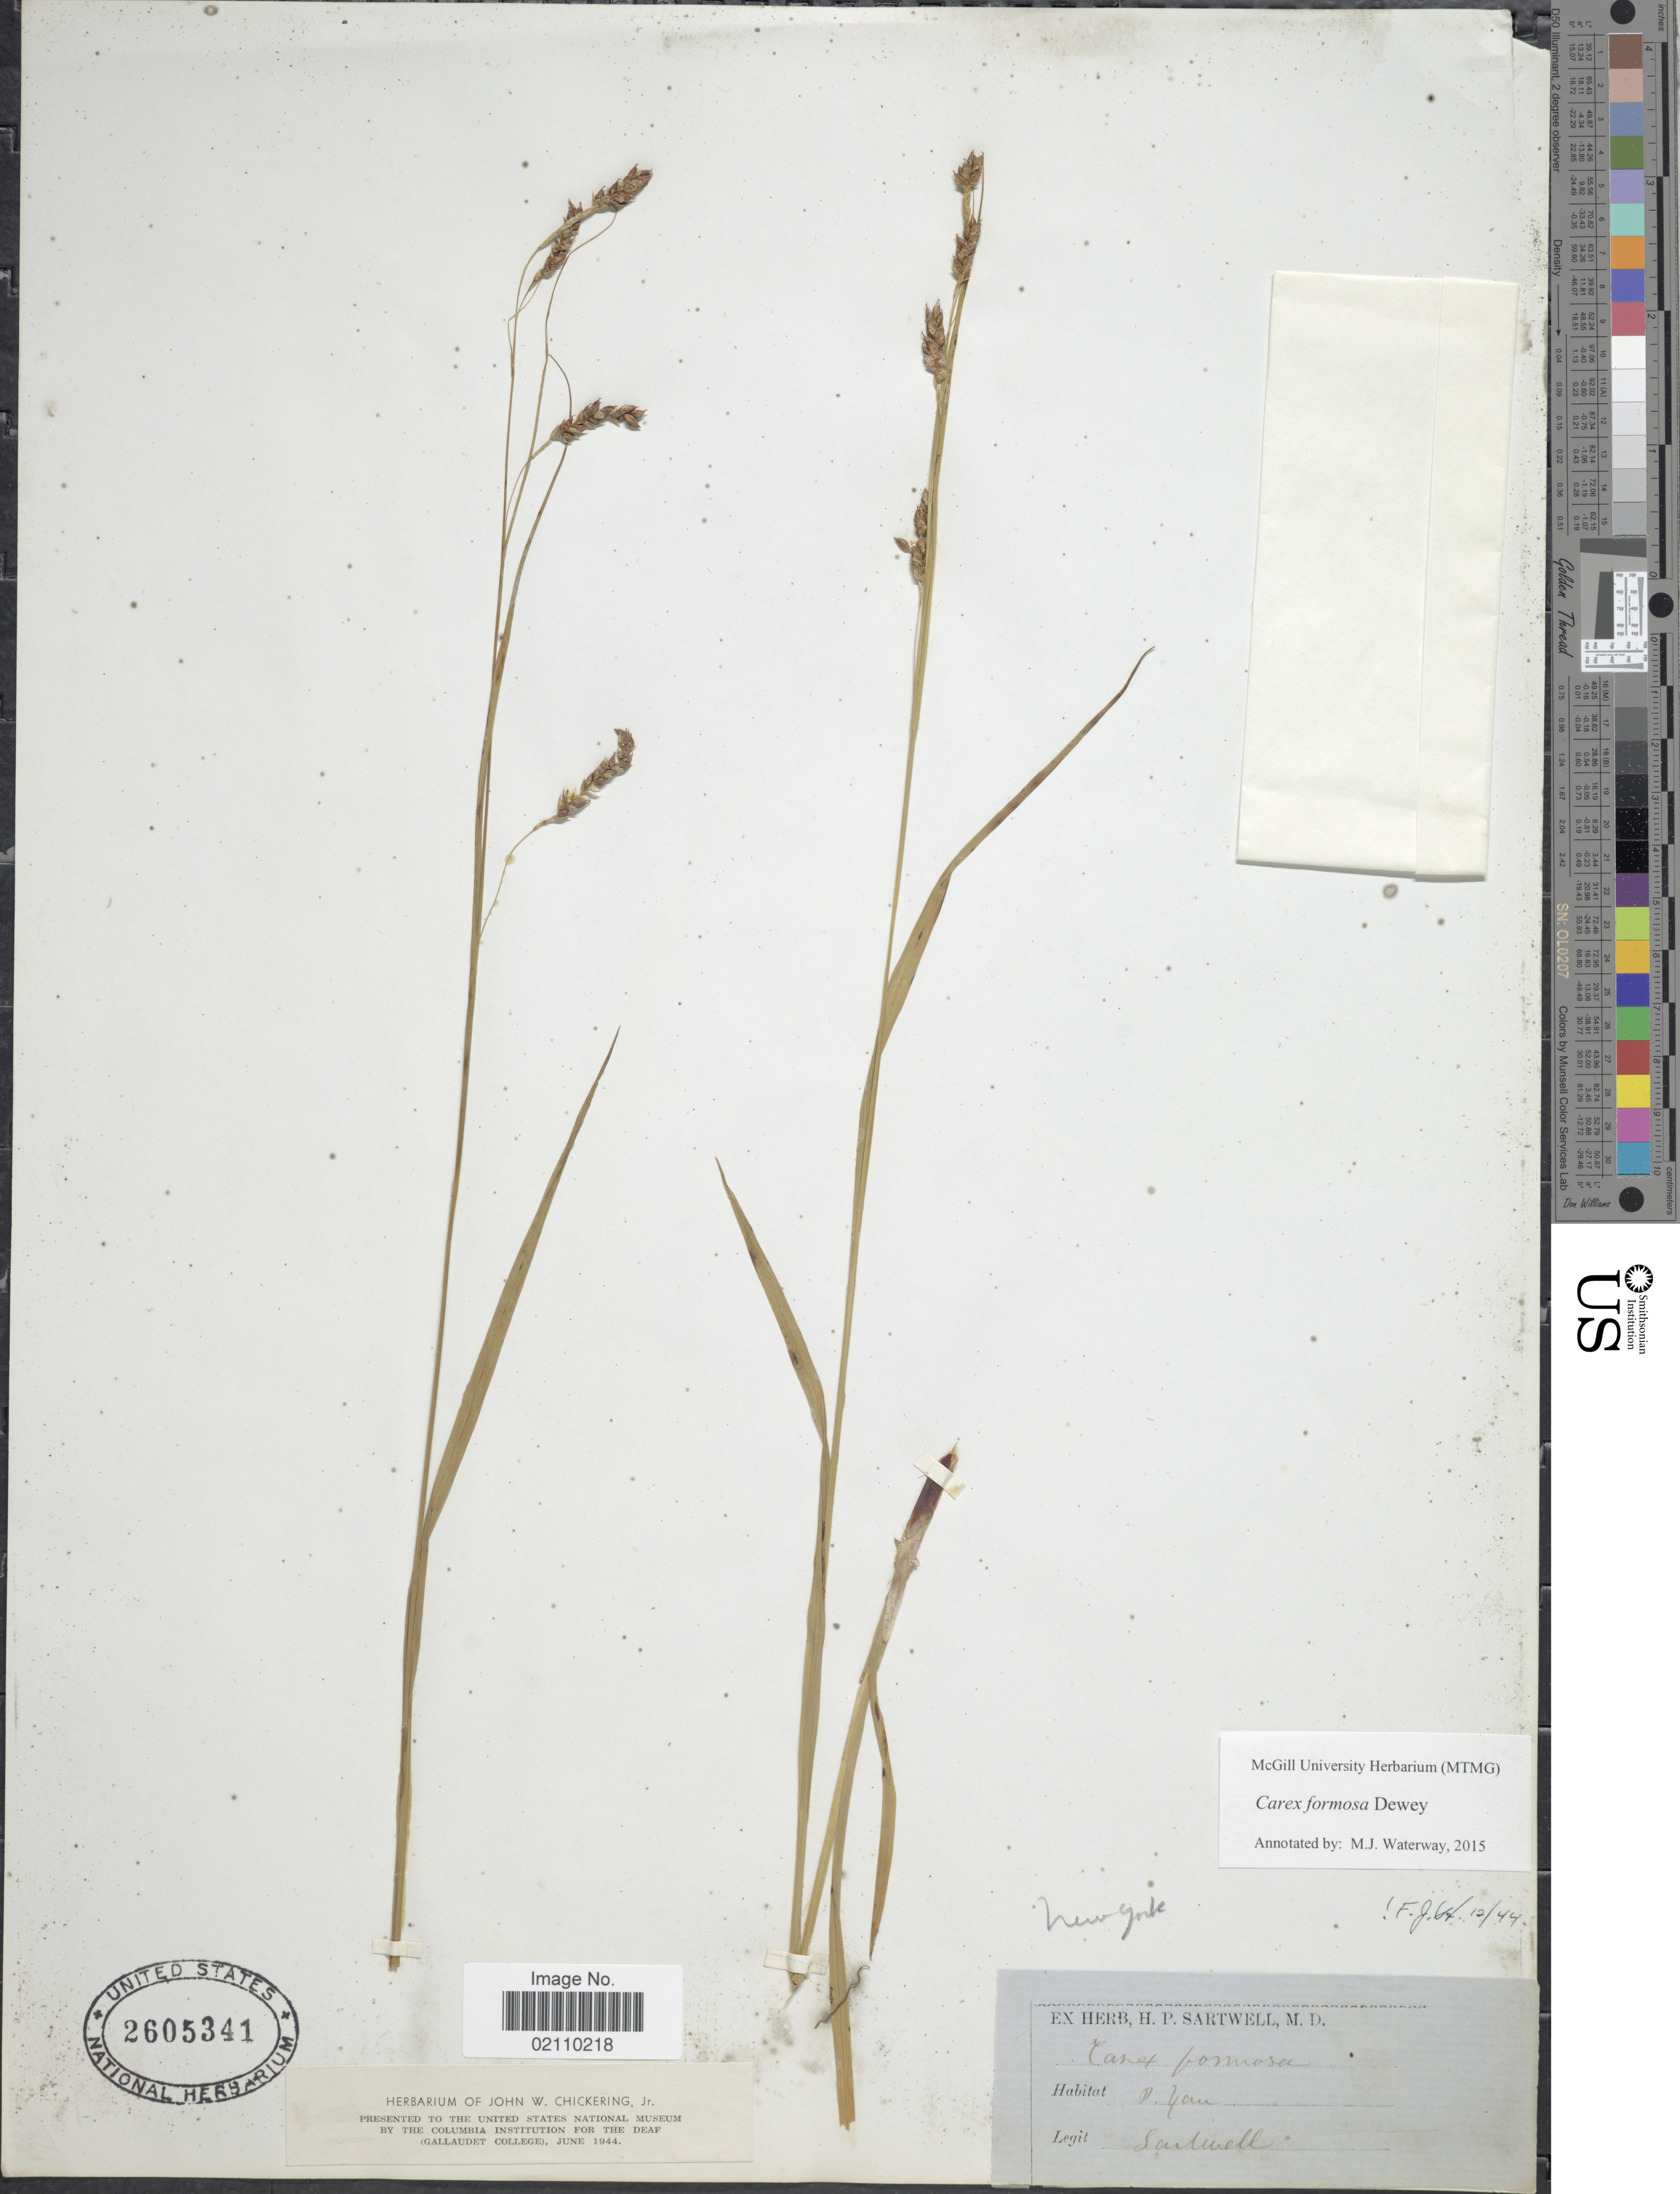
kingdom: Plantae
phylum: Tracheophyta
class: Liliopsida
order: Poales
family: Cyperaceae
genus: Carex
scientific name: Carex formosa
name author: Dewey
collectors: H. P. Sartwell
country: United States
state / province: New York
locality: P. Yan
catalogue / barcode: US 2605341